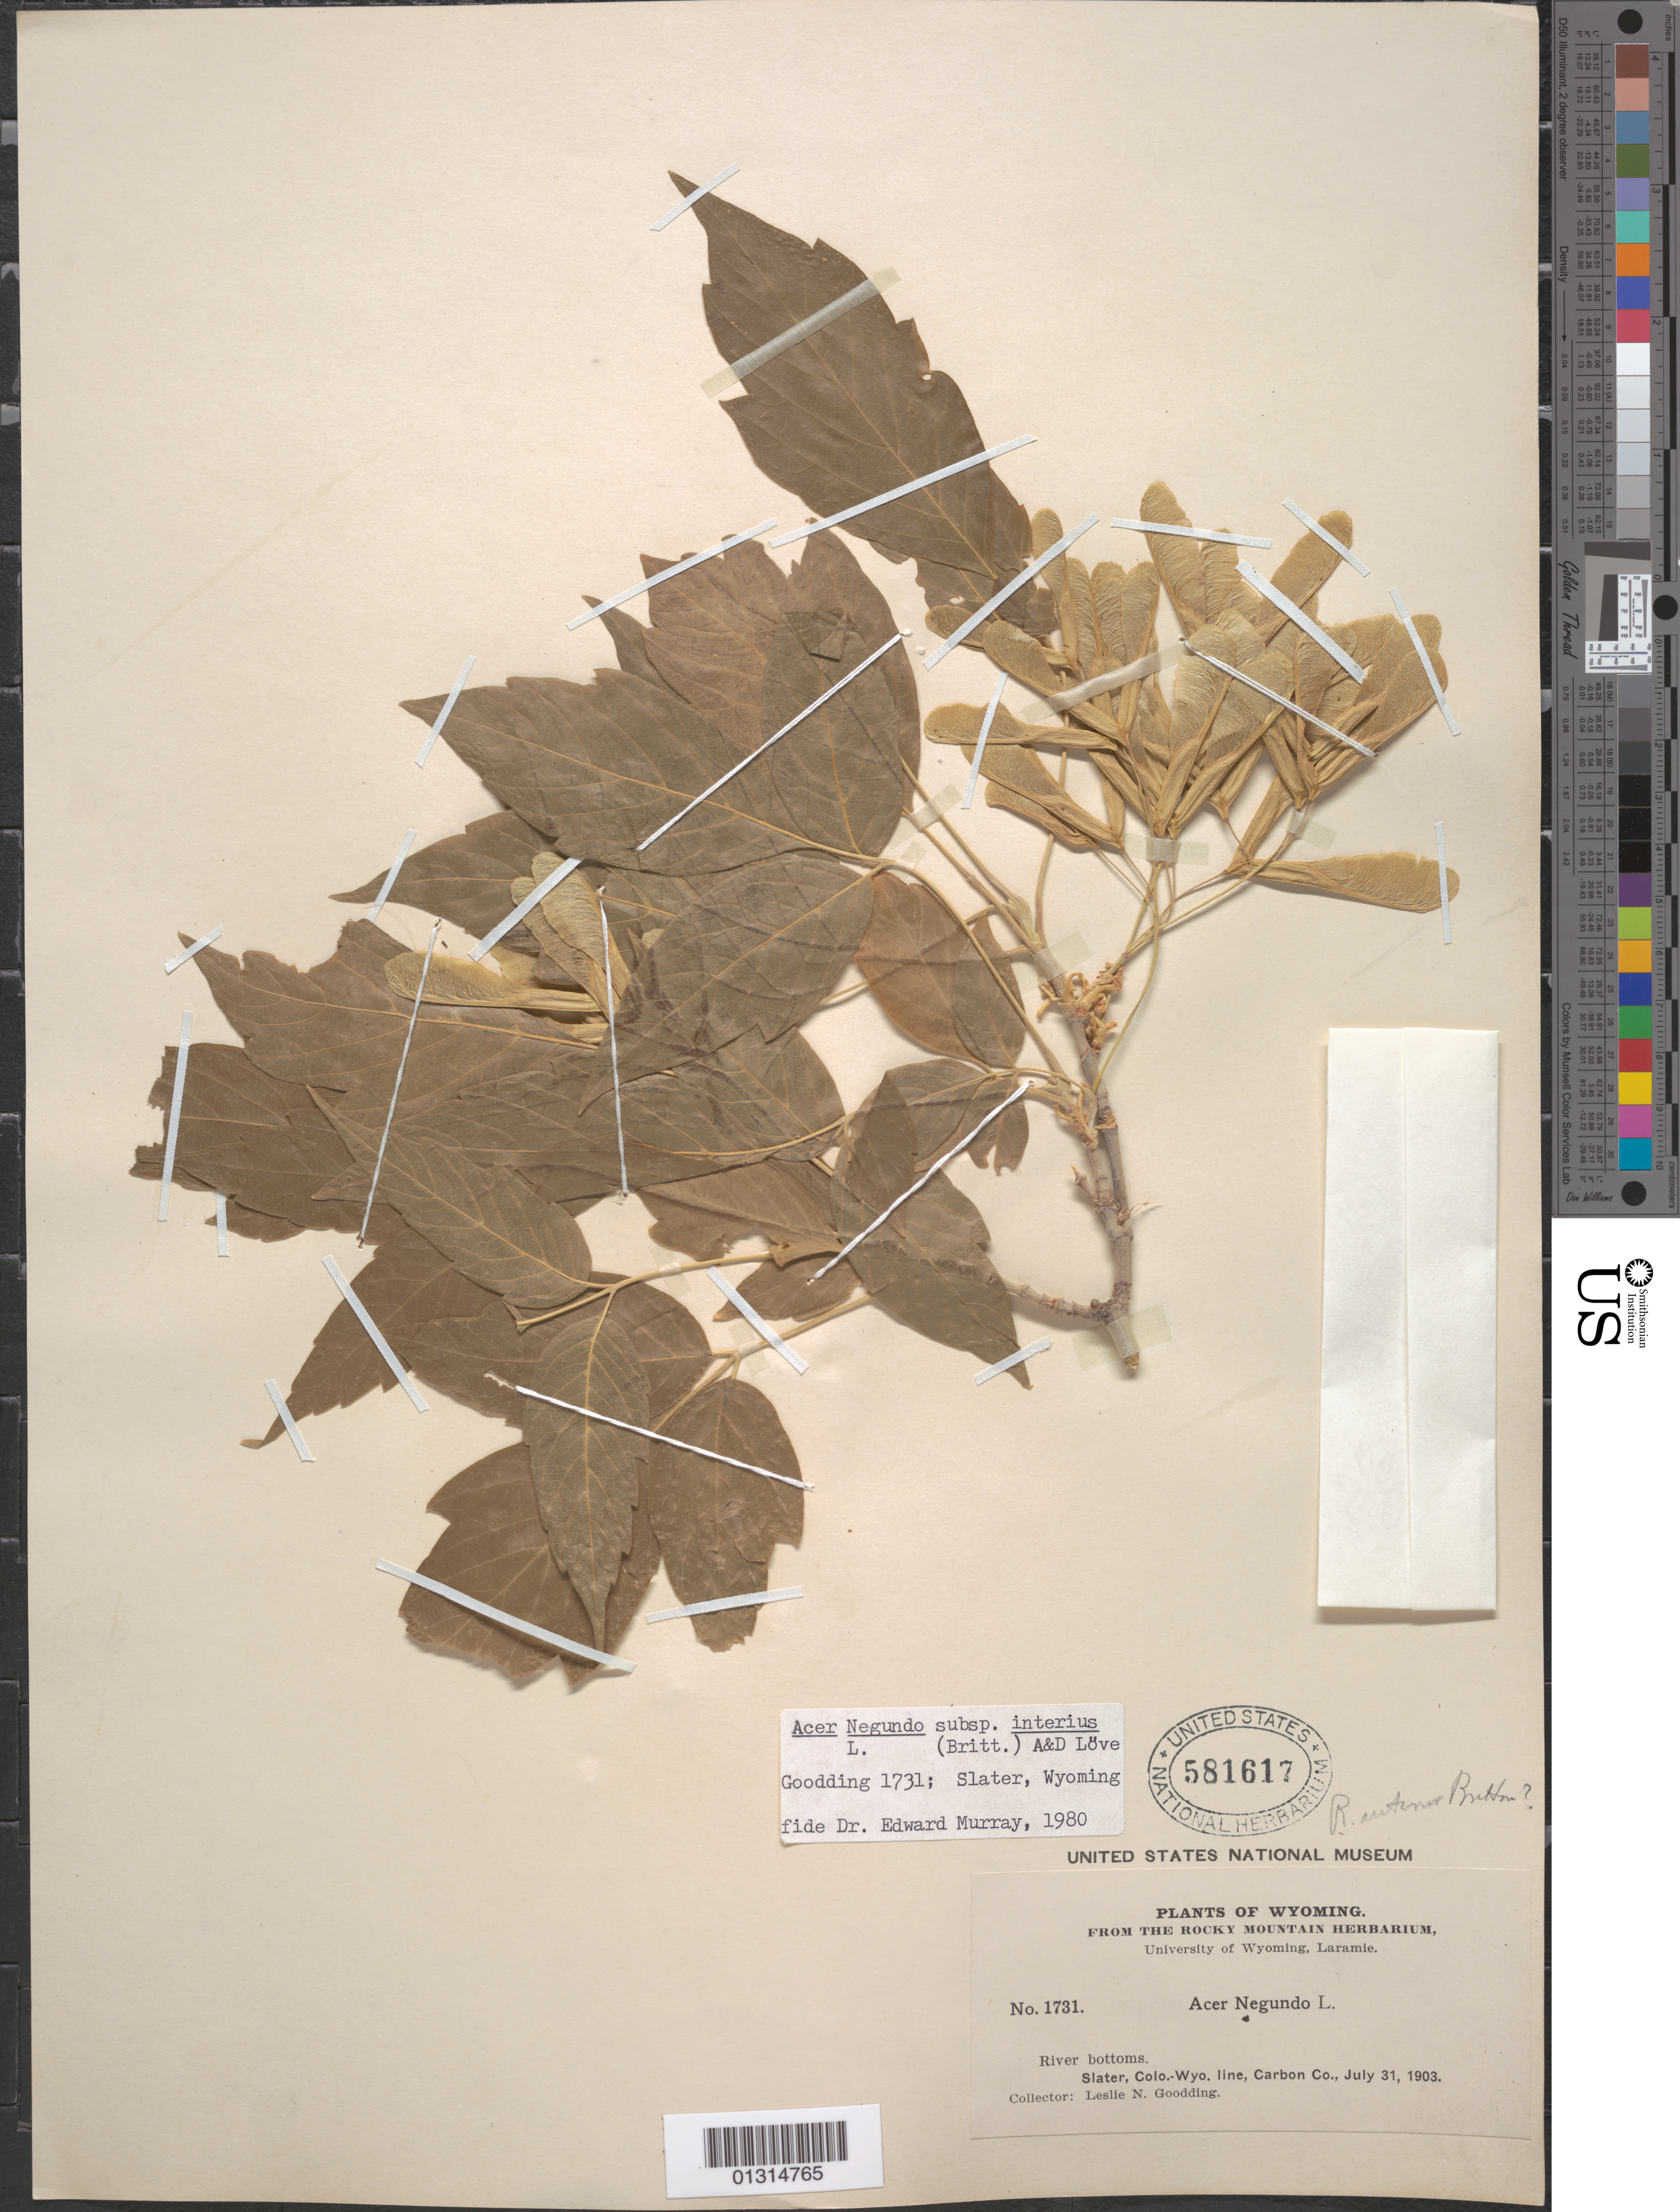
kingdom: Plantae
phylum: Tracheophyta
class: Magnoliopsida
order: Sapindales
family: Sapindaceae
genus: Acer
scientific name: Acer negundo subsp. interius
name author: (Britton) Á. Löve & D. Löve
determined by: Murray, Edward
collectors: L. N. Goodding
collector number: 1731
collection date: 1903-07-31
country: United States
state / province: Wyoming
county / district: Carbon County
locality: Carbon County, Slater, Colo.-Wyo. line.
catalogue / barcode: US 581617